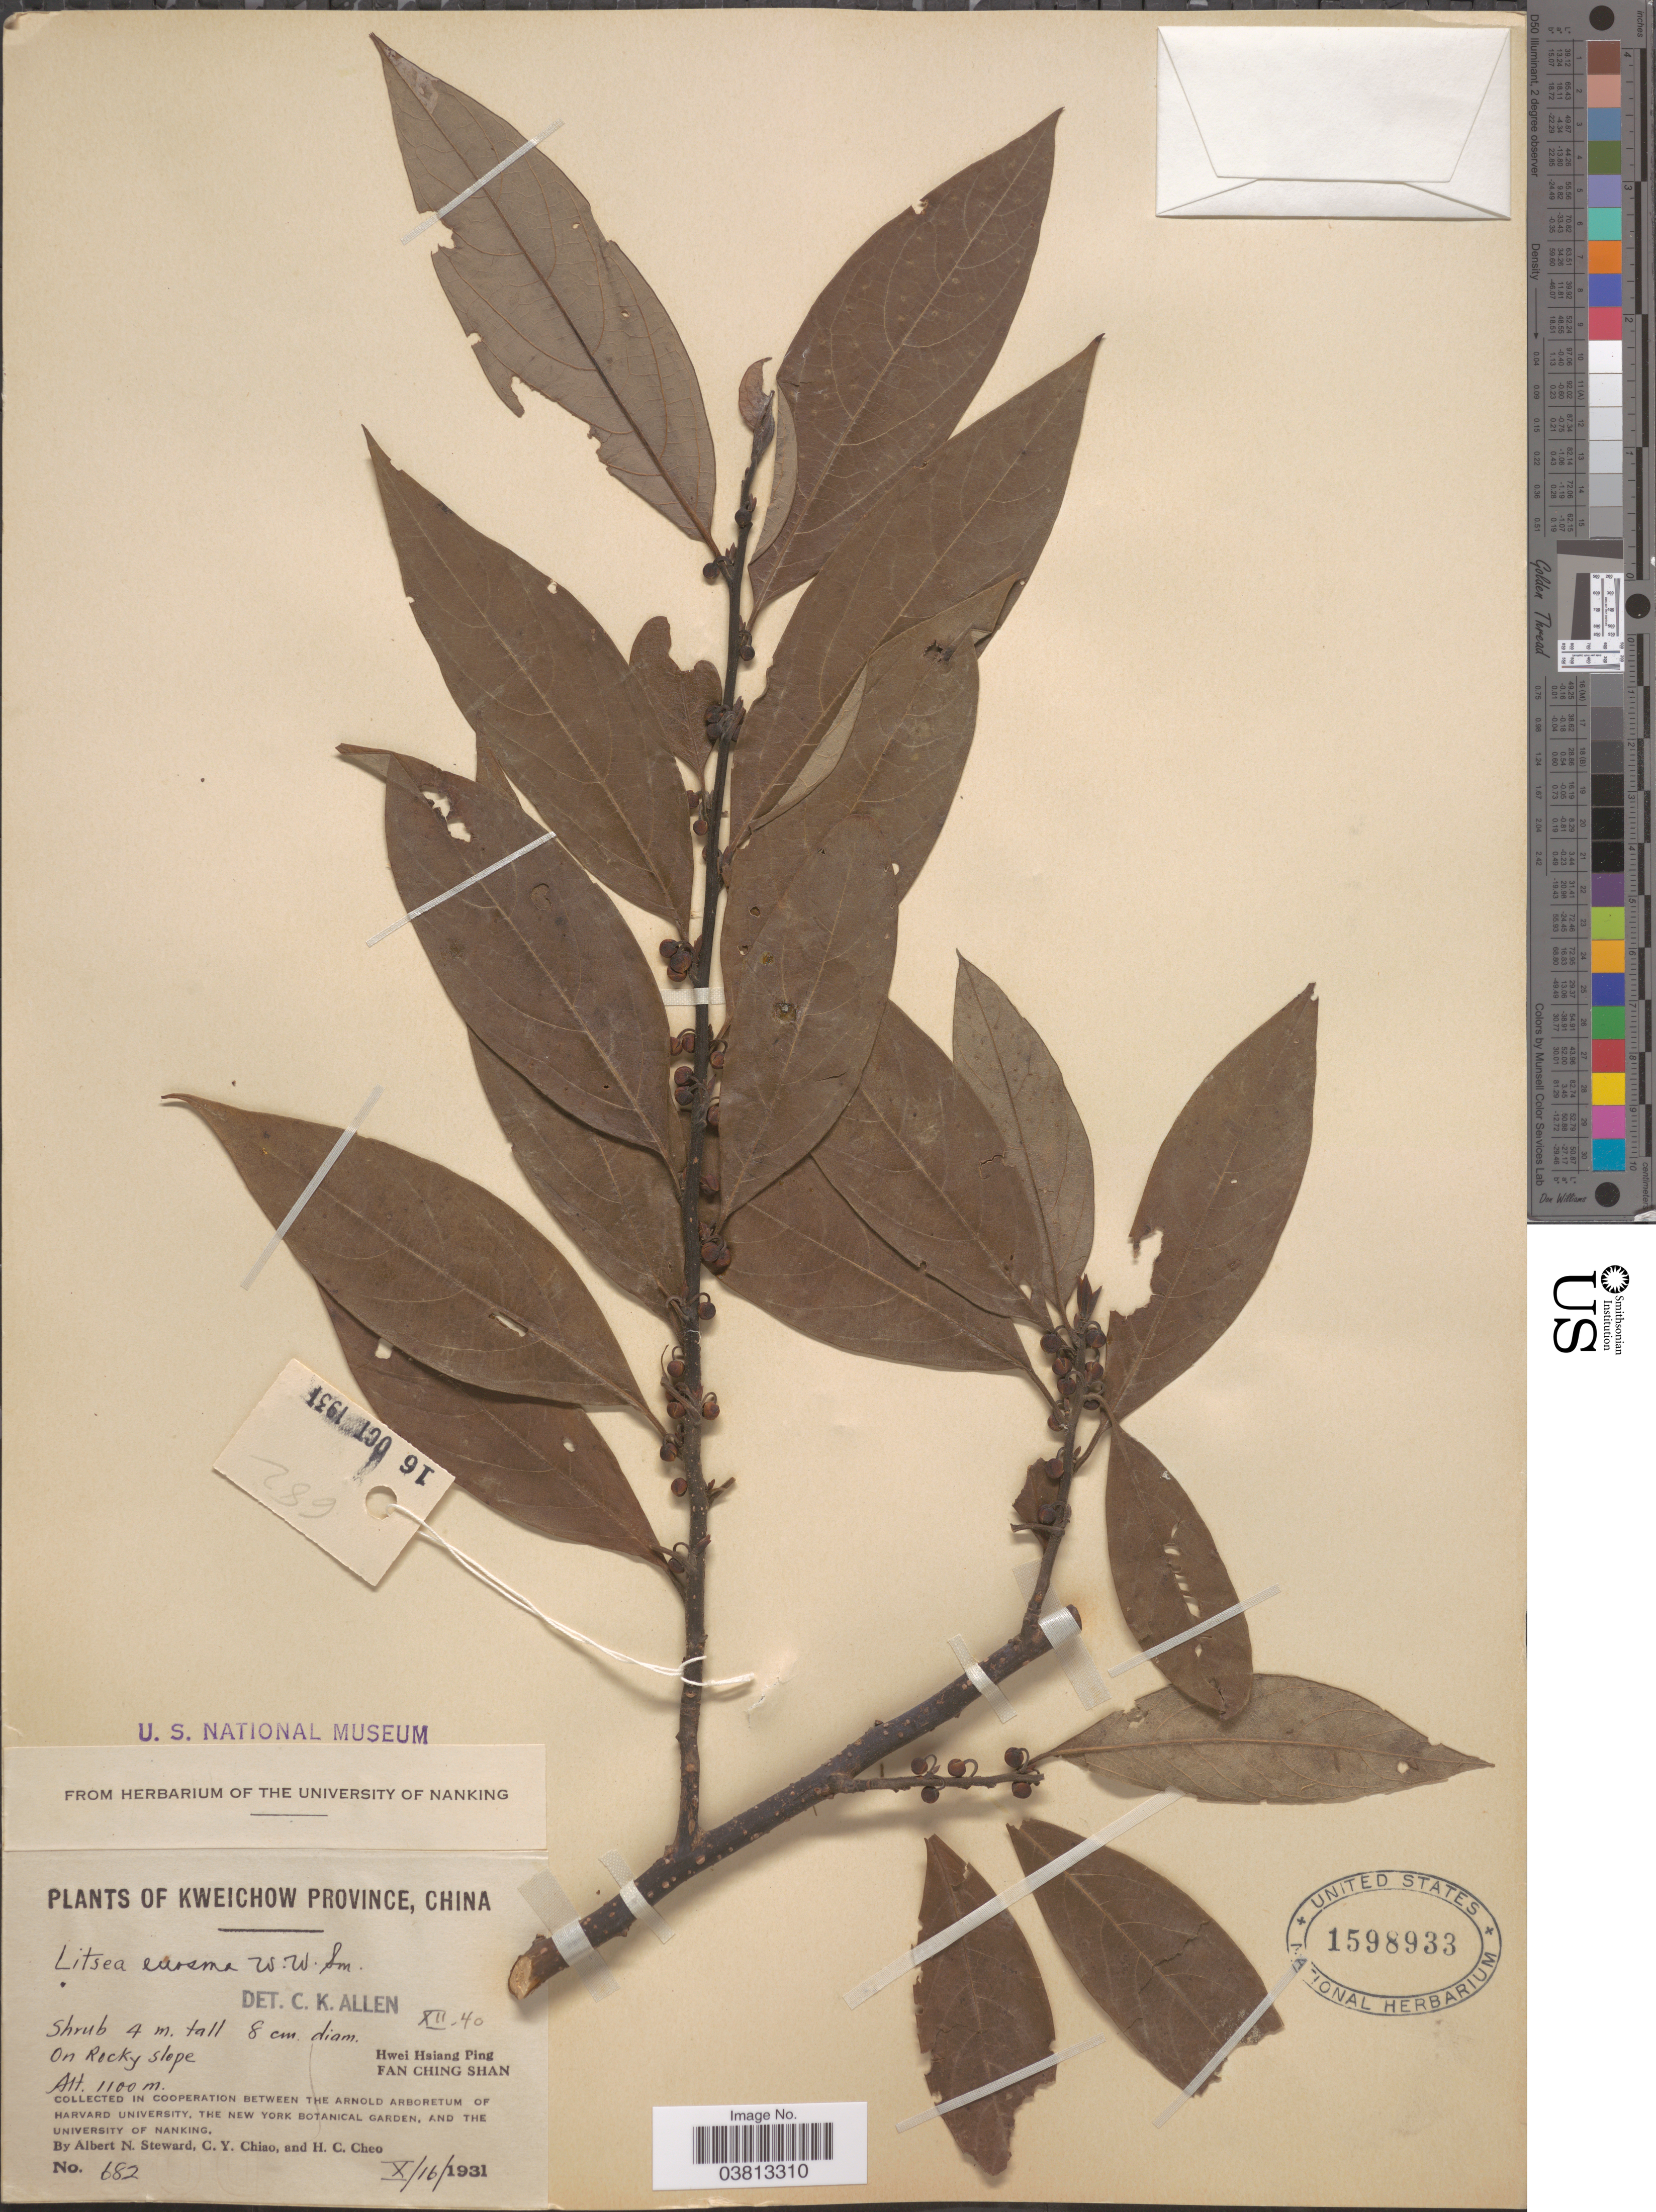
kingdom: Plantae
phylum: Tracheophyta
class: Magnoliopsida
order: Laurales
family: Lauraceae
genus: Litsea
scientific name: Litsea euosma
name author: W.W. Sm.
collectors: A. N. Steward, C. Y. Chiao & H. Cheo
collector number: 682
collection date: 1931-10-16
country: China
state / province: Guizhou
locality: Kweichow Province. Hwei Hsiang Ping. Fan Ching Shan.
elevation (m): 1100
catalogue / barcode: US 1598933